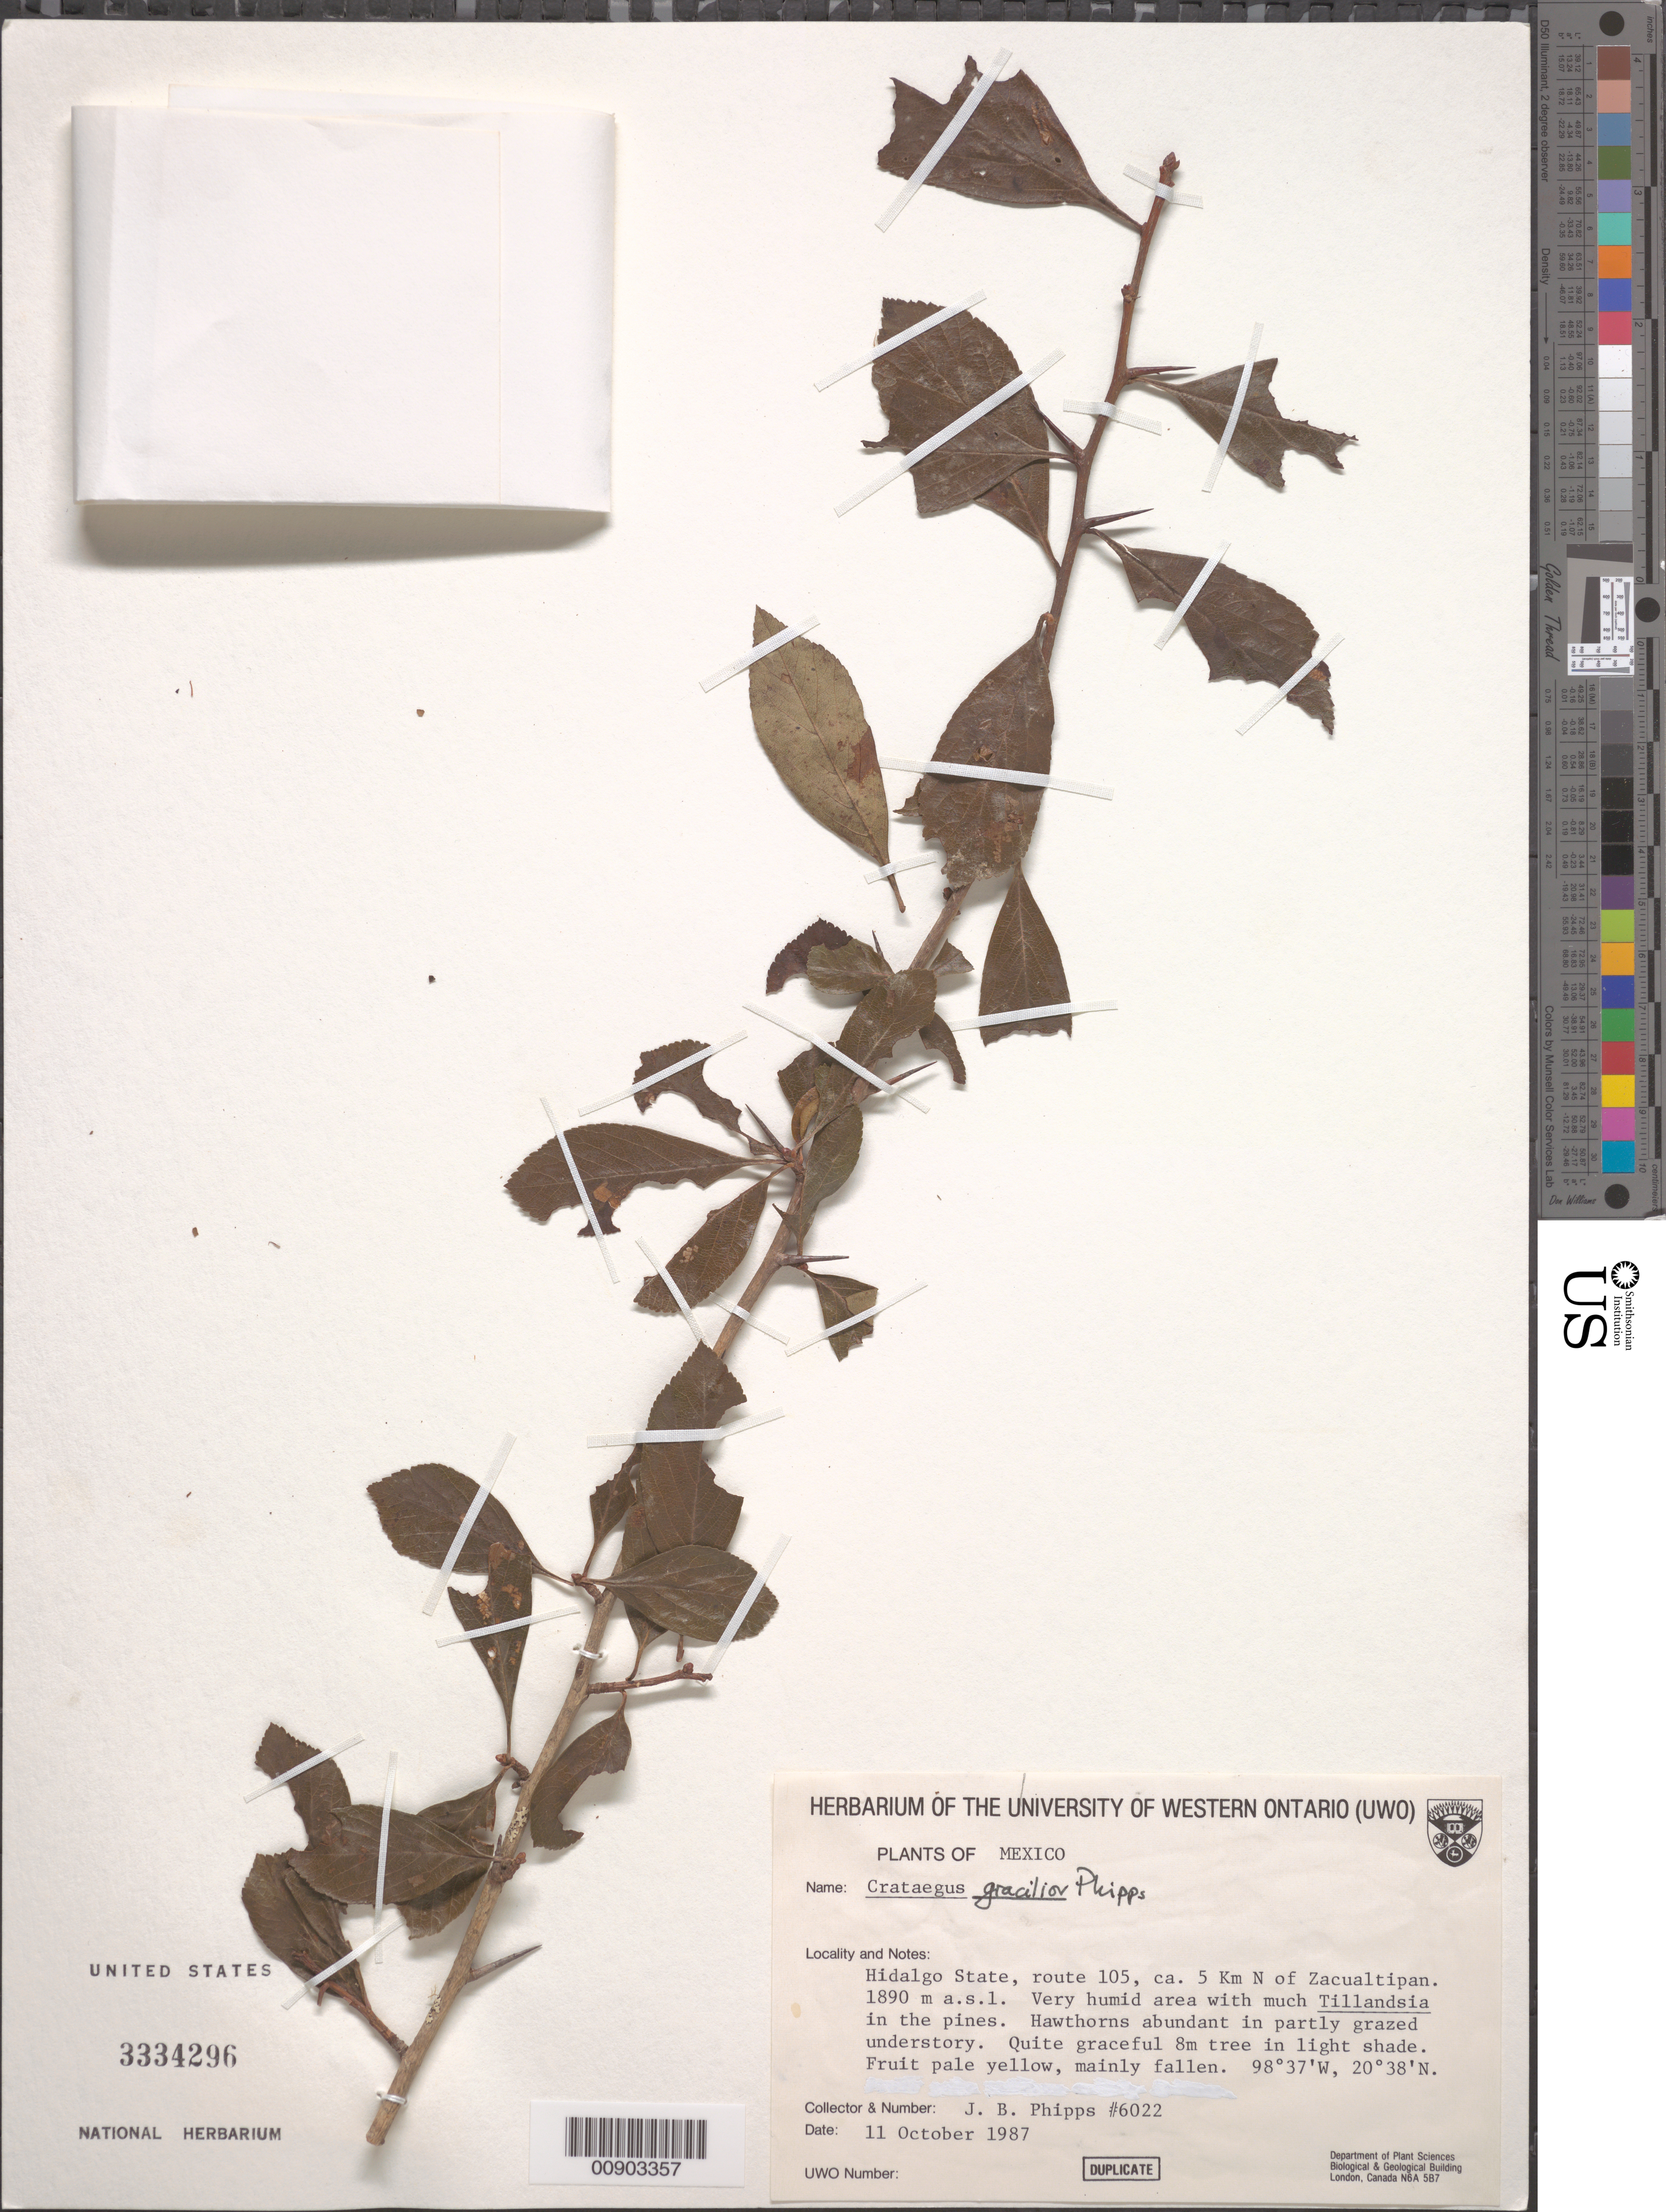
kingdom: Plantae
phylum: Tracheophyta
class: Magnoliopsida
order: Rosales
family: Rosaceae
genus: Crataegus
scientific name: Crataegus gracilior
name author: J.B. Phipps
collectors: J. Phipps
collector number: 6022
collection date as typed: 11 Oct 1987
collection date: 1987-10-11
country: Mexico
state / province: Hidalgo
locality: Route 105, ca. 5 km. N of Zacualtipan, Hidalgo.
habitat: Very humid area with much Tillandsia in the pines. Hawthorns abundant in partly grazed understory. In light shade.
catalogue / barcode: US 3334296